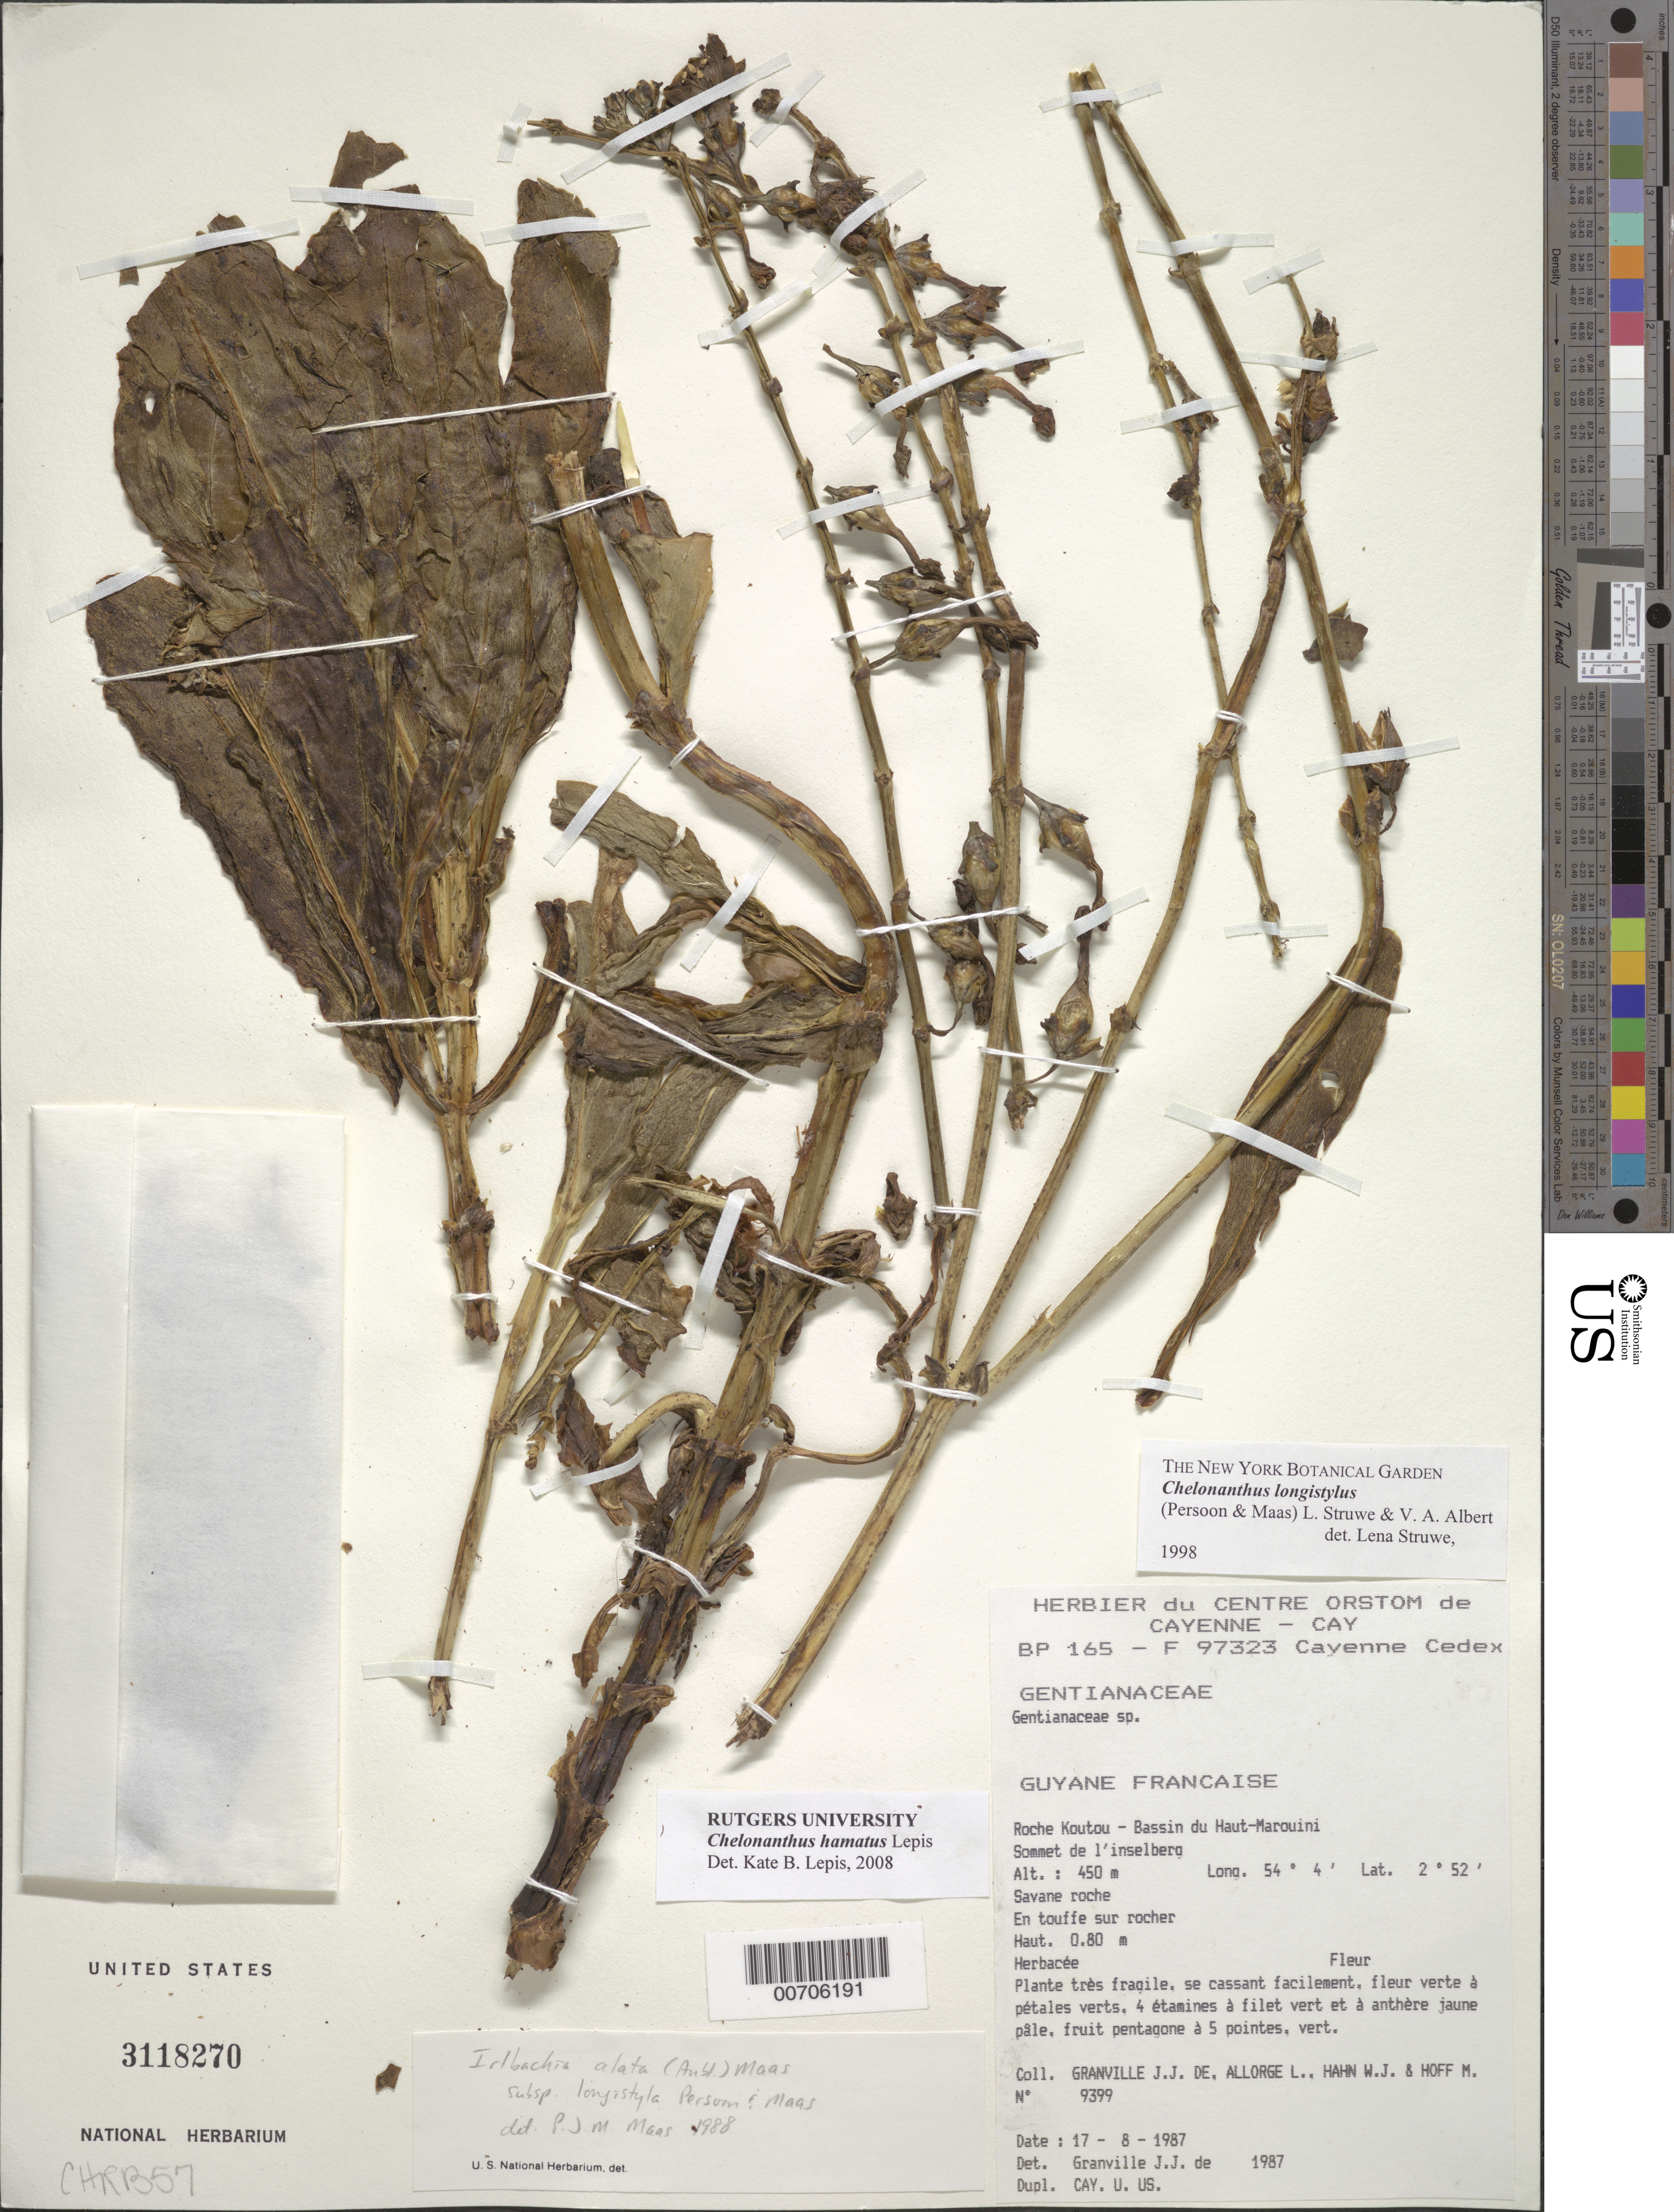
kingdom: Plantae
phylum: Tracheophyta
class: Magnoliopsida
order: Gentianales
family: Gentianaceae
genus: Chelonanthus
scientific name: Chelonanthus hamatus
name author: Lepis in Struwe & et al.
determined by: Lepis, Kate B.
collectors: J.-J. de Granville, L. Allorge, W. J. Hahn & M. Hoff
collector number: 9399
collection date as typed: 17-Aug-87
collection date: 1987-08-17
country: French Guiana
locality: Roche Koutou, Bassin du Haut-Marouini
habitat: Savane roche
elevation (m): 450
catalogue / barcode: US 3118270